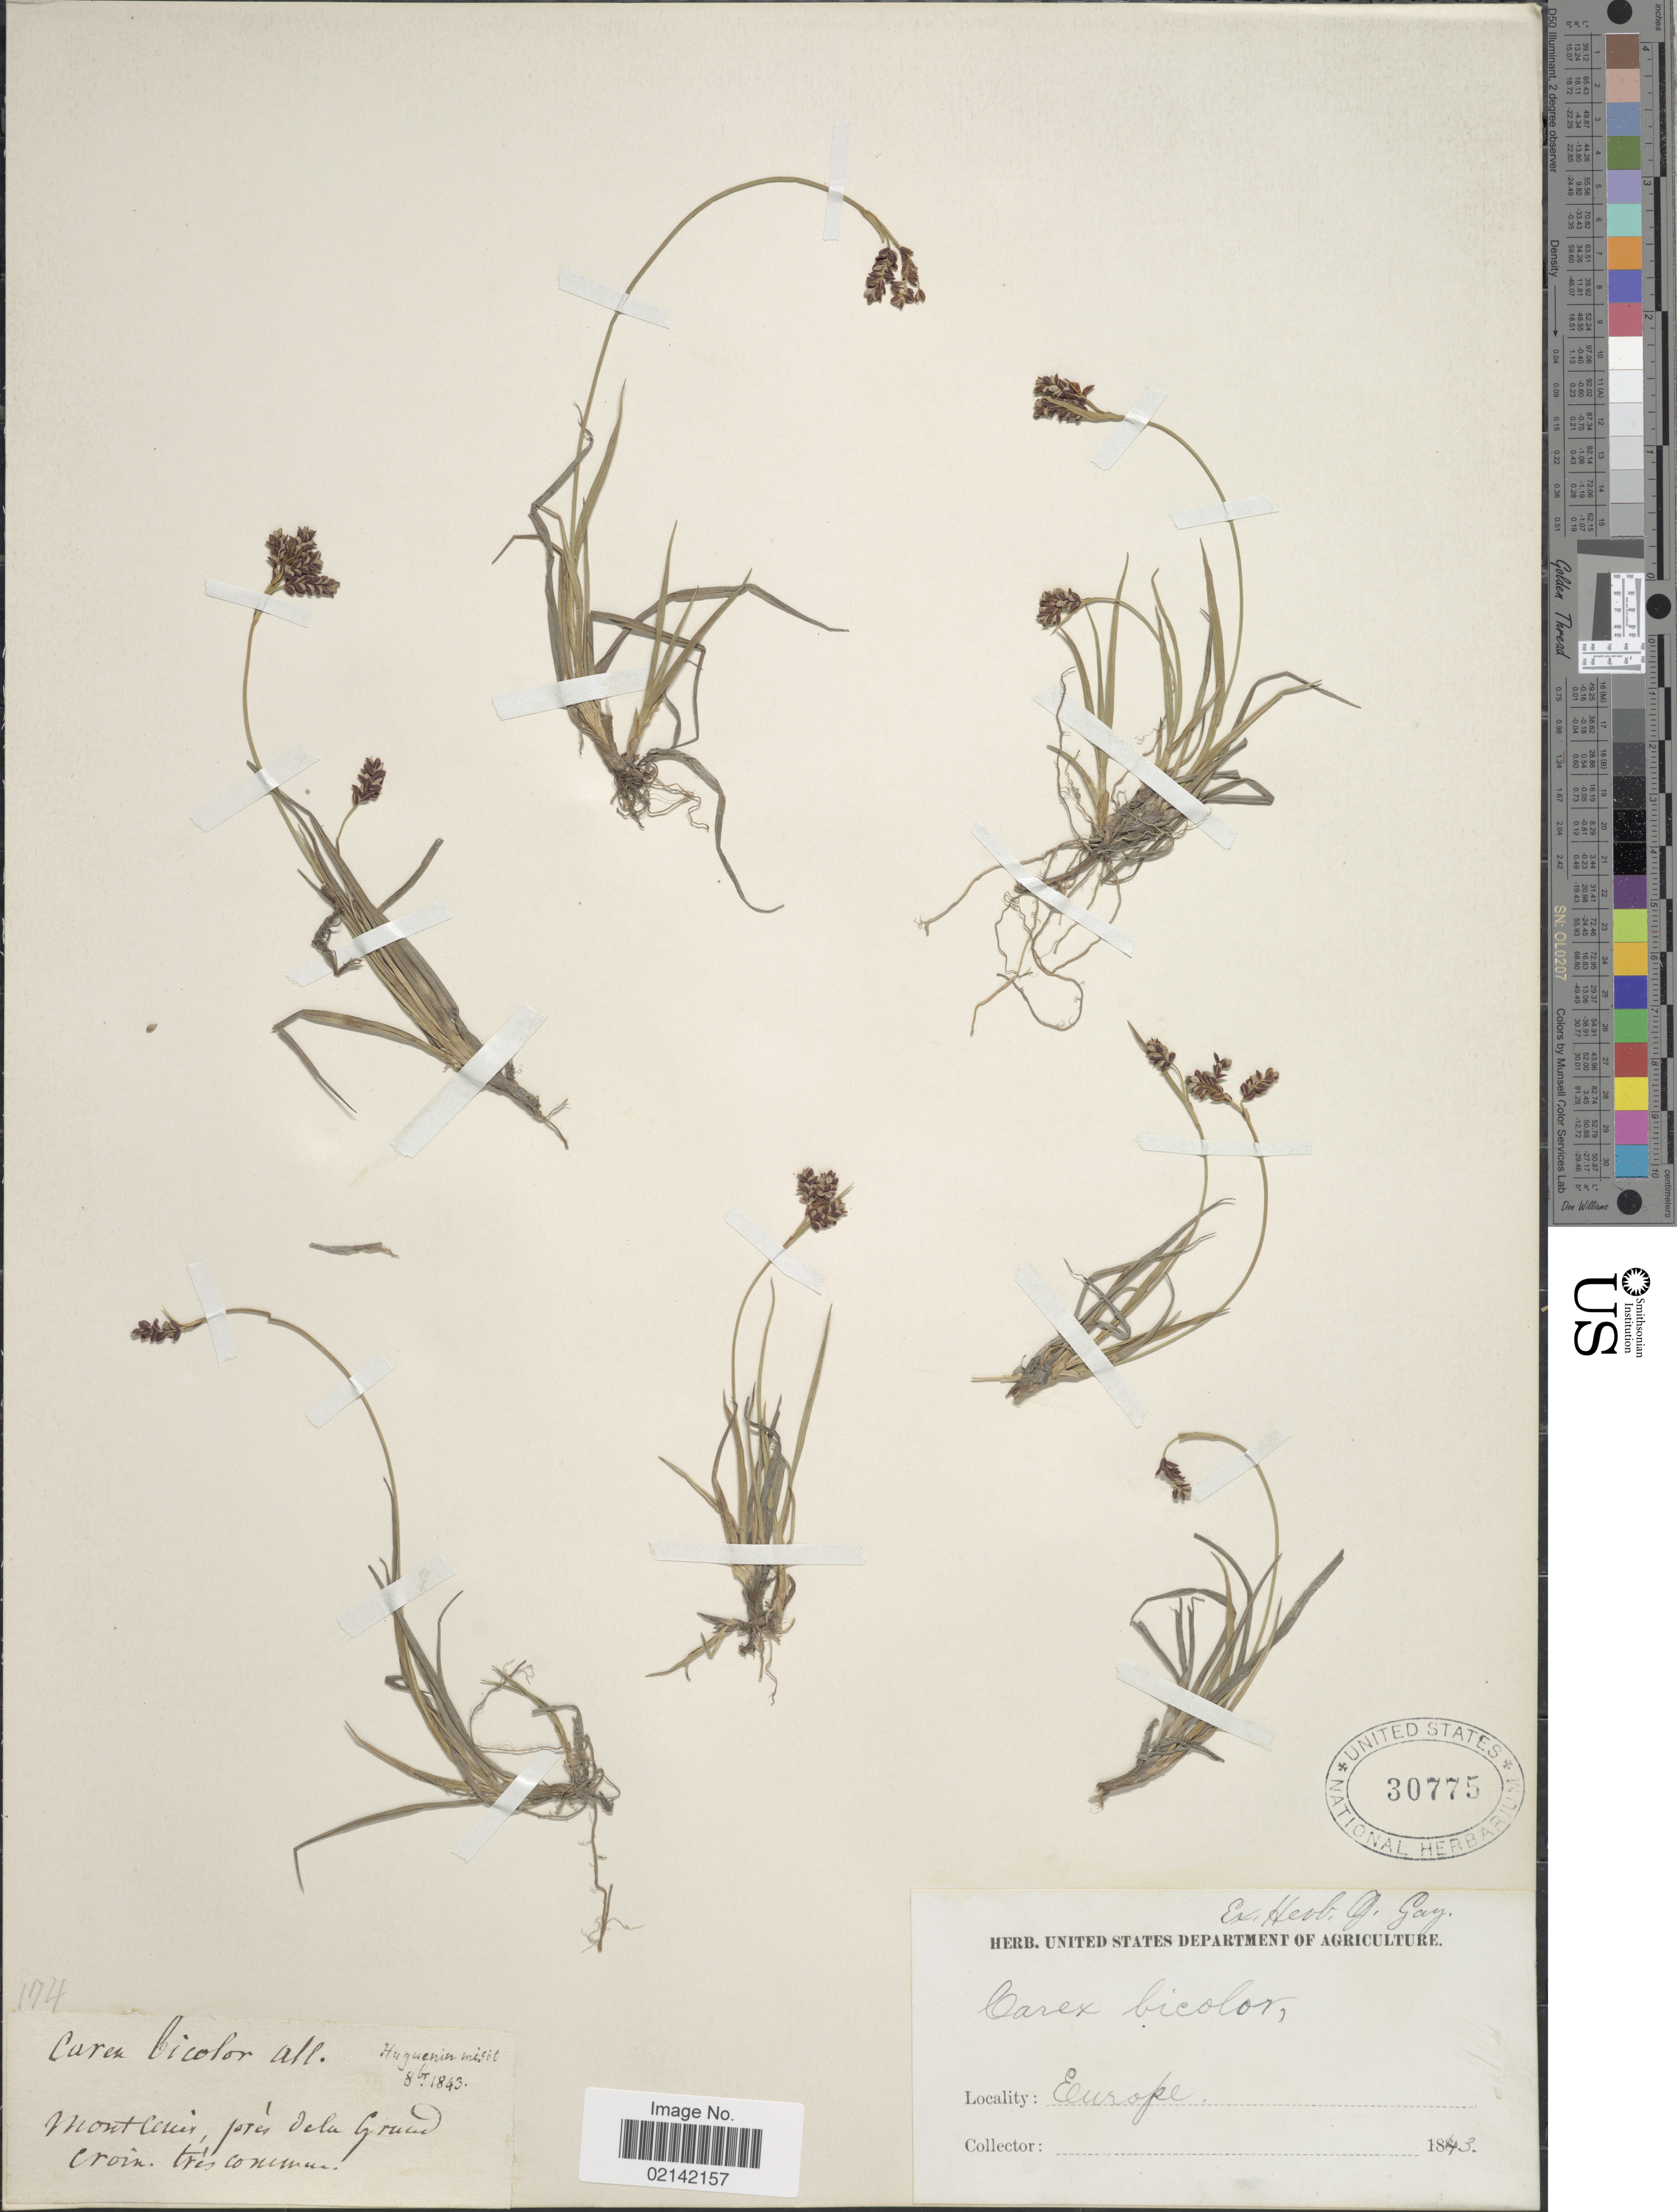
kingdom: Plantae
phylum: Tracheophyta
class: Liliopsida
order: Poales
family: Cyperaceae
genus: Carex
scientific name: Carex bicolor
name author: Bellardi ex All.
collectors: ex herb. J. Gay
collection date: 1843-07-08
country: France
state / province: Auvergne-Rhône-Alpes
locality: Europe, Mont Cenis, pres de la Grande Croix, tres Commun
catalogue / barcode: US 30775